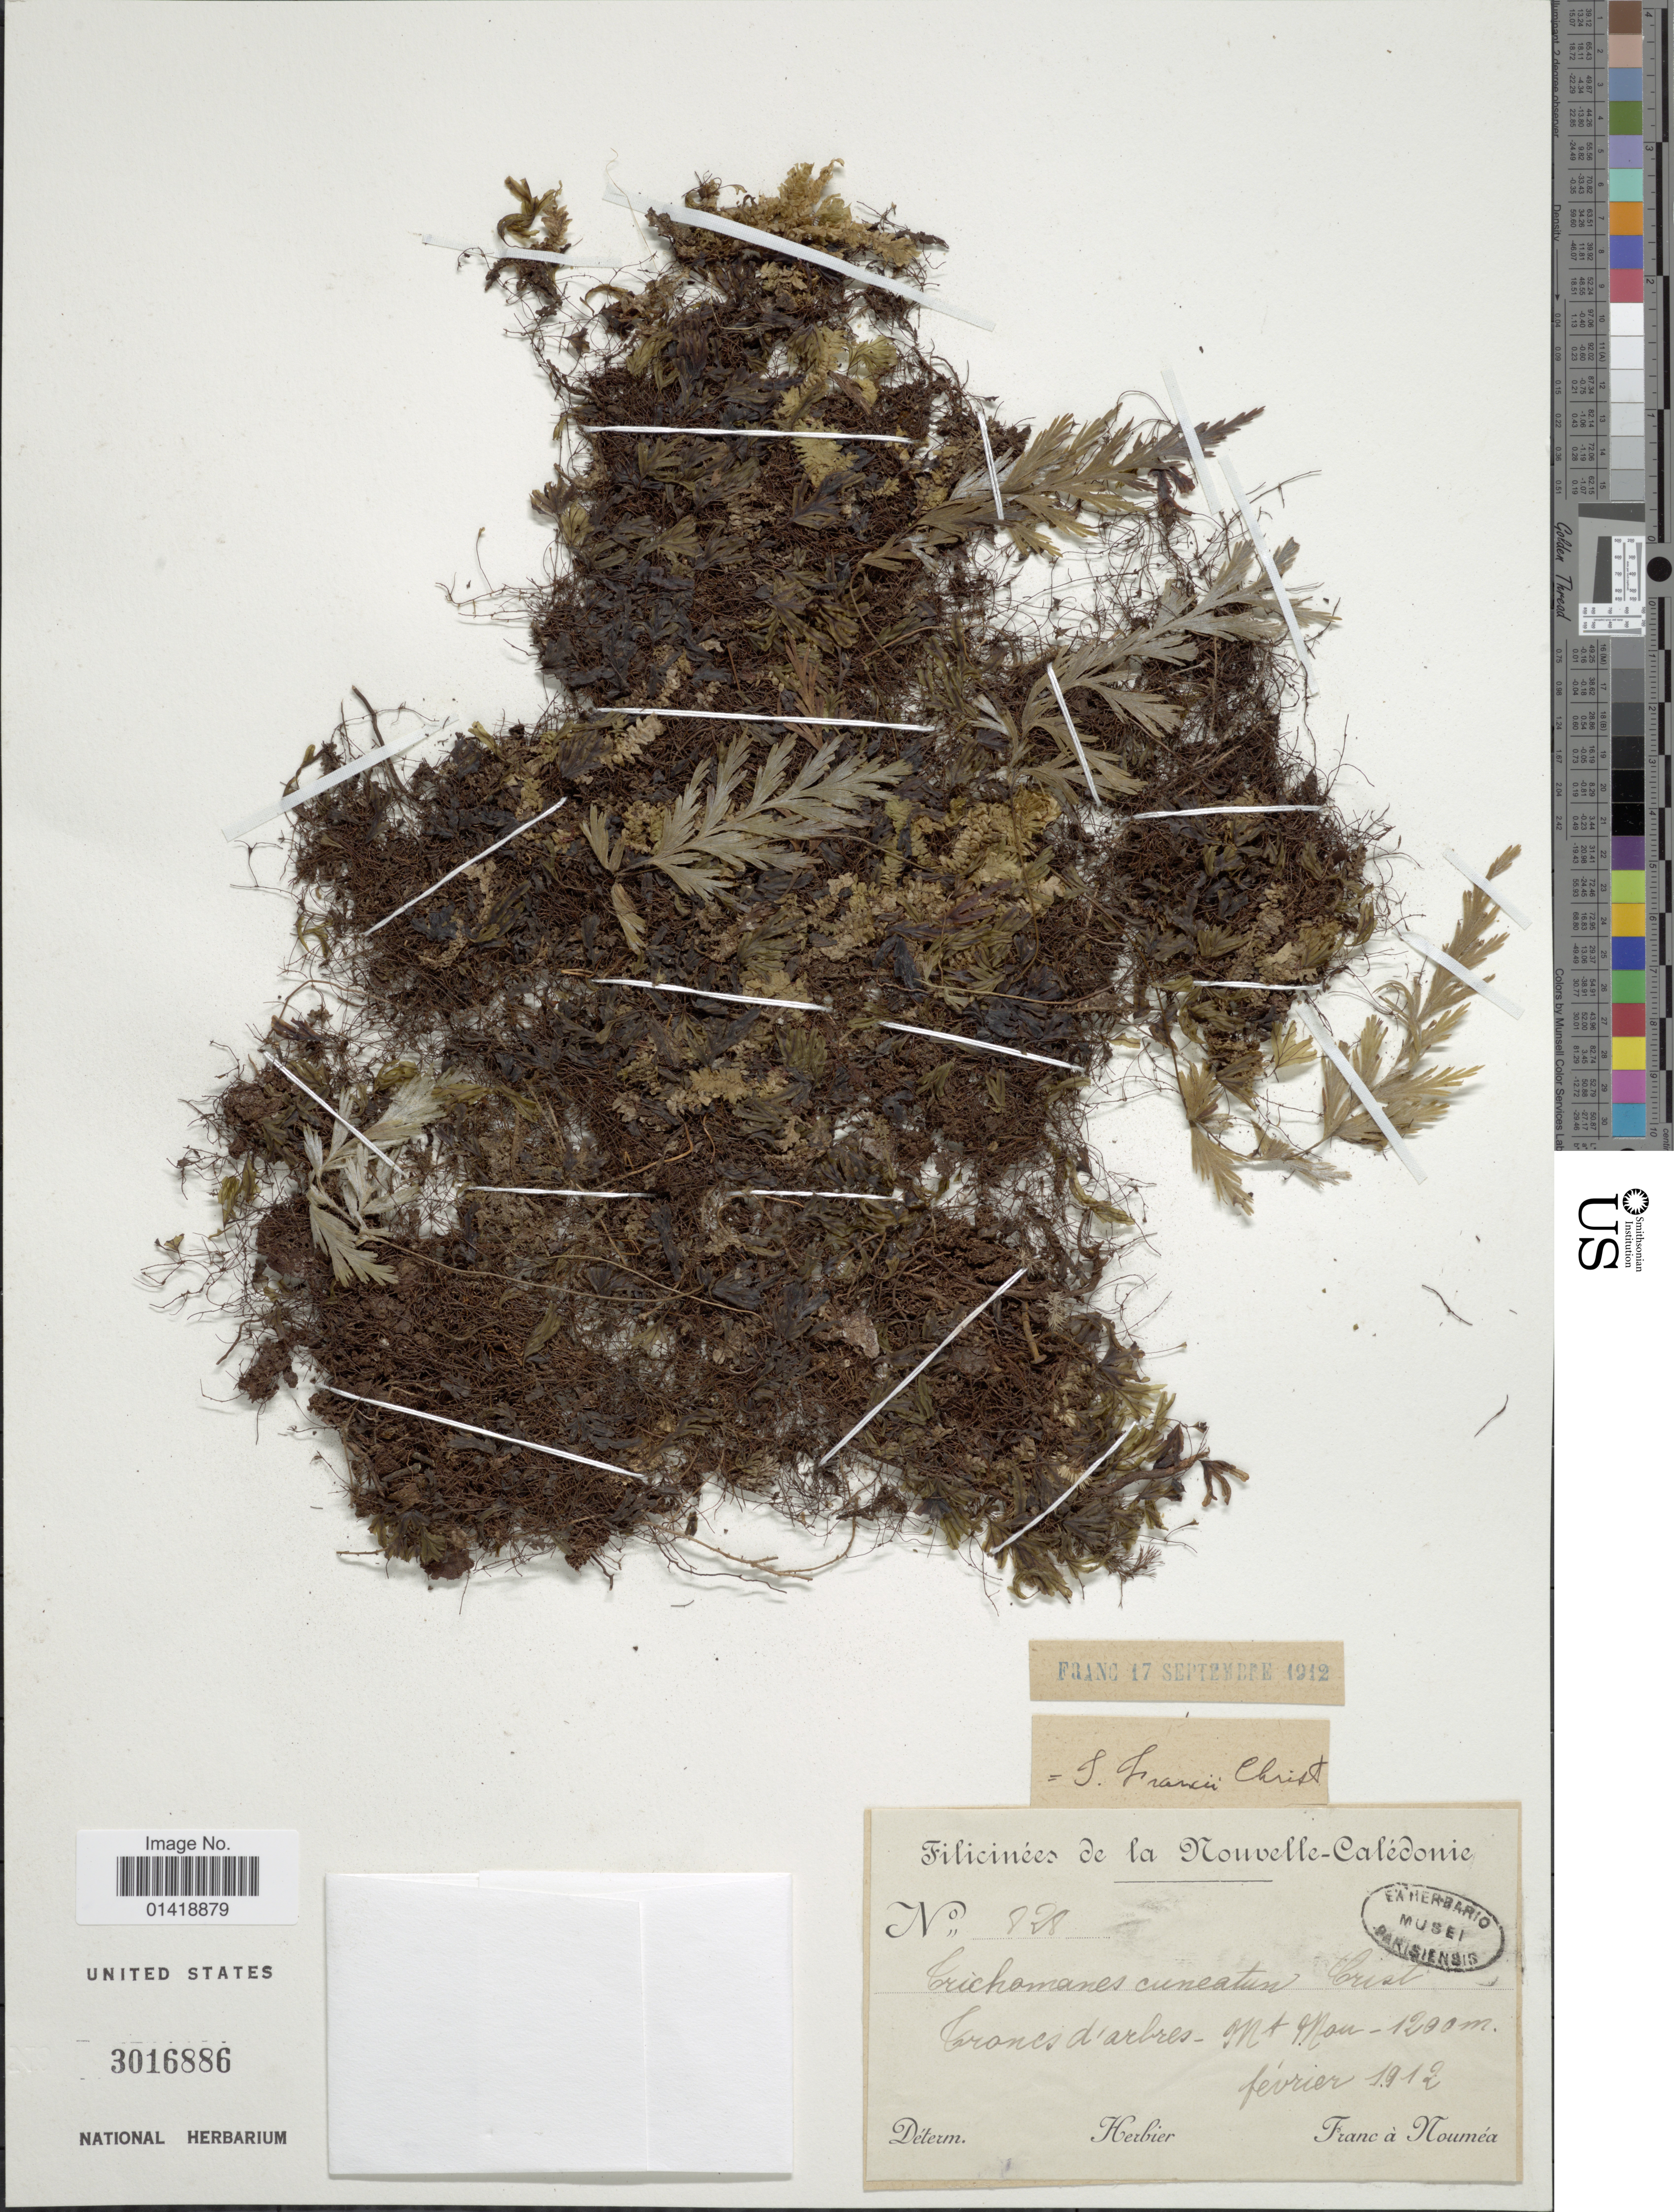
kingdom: Plantae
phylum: Tracheophyta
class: Polypodiopsida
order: Hymenophyllales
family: Hymenophyllaceae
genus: Hymenophyllum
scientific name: Hymenophyllum francii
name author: (Christ) Ebihara & K. Iwats.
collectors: Franc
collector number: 828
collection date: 1912-02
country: New Caledonia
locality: Mt. Mou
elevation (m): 1200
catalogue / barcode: US 3016886